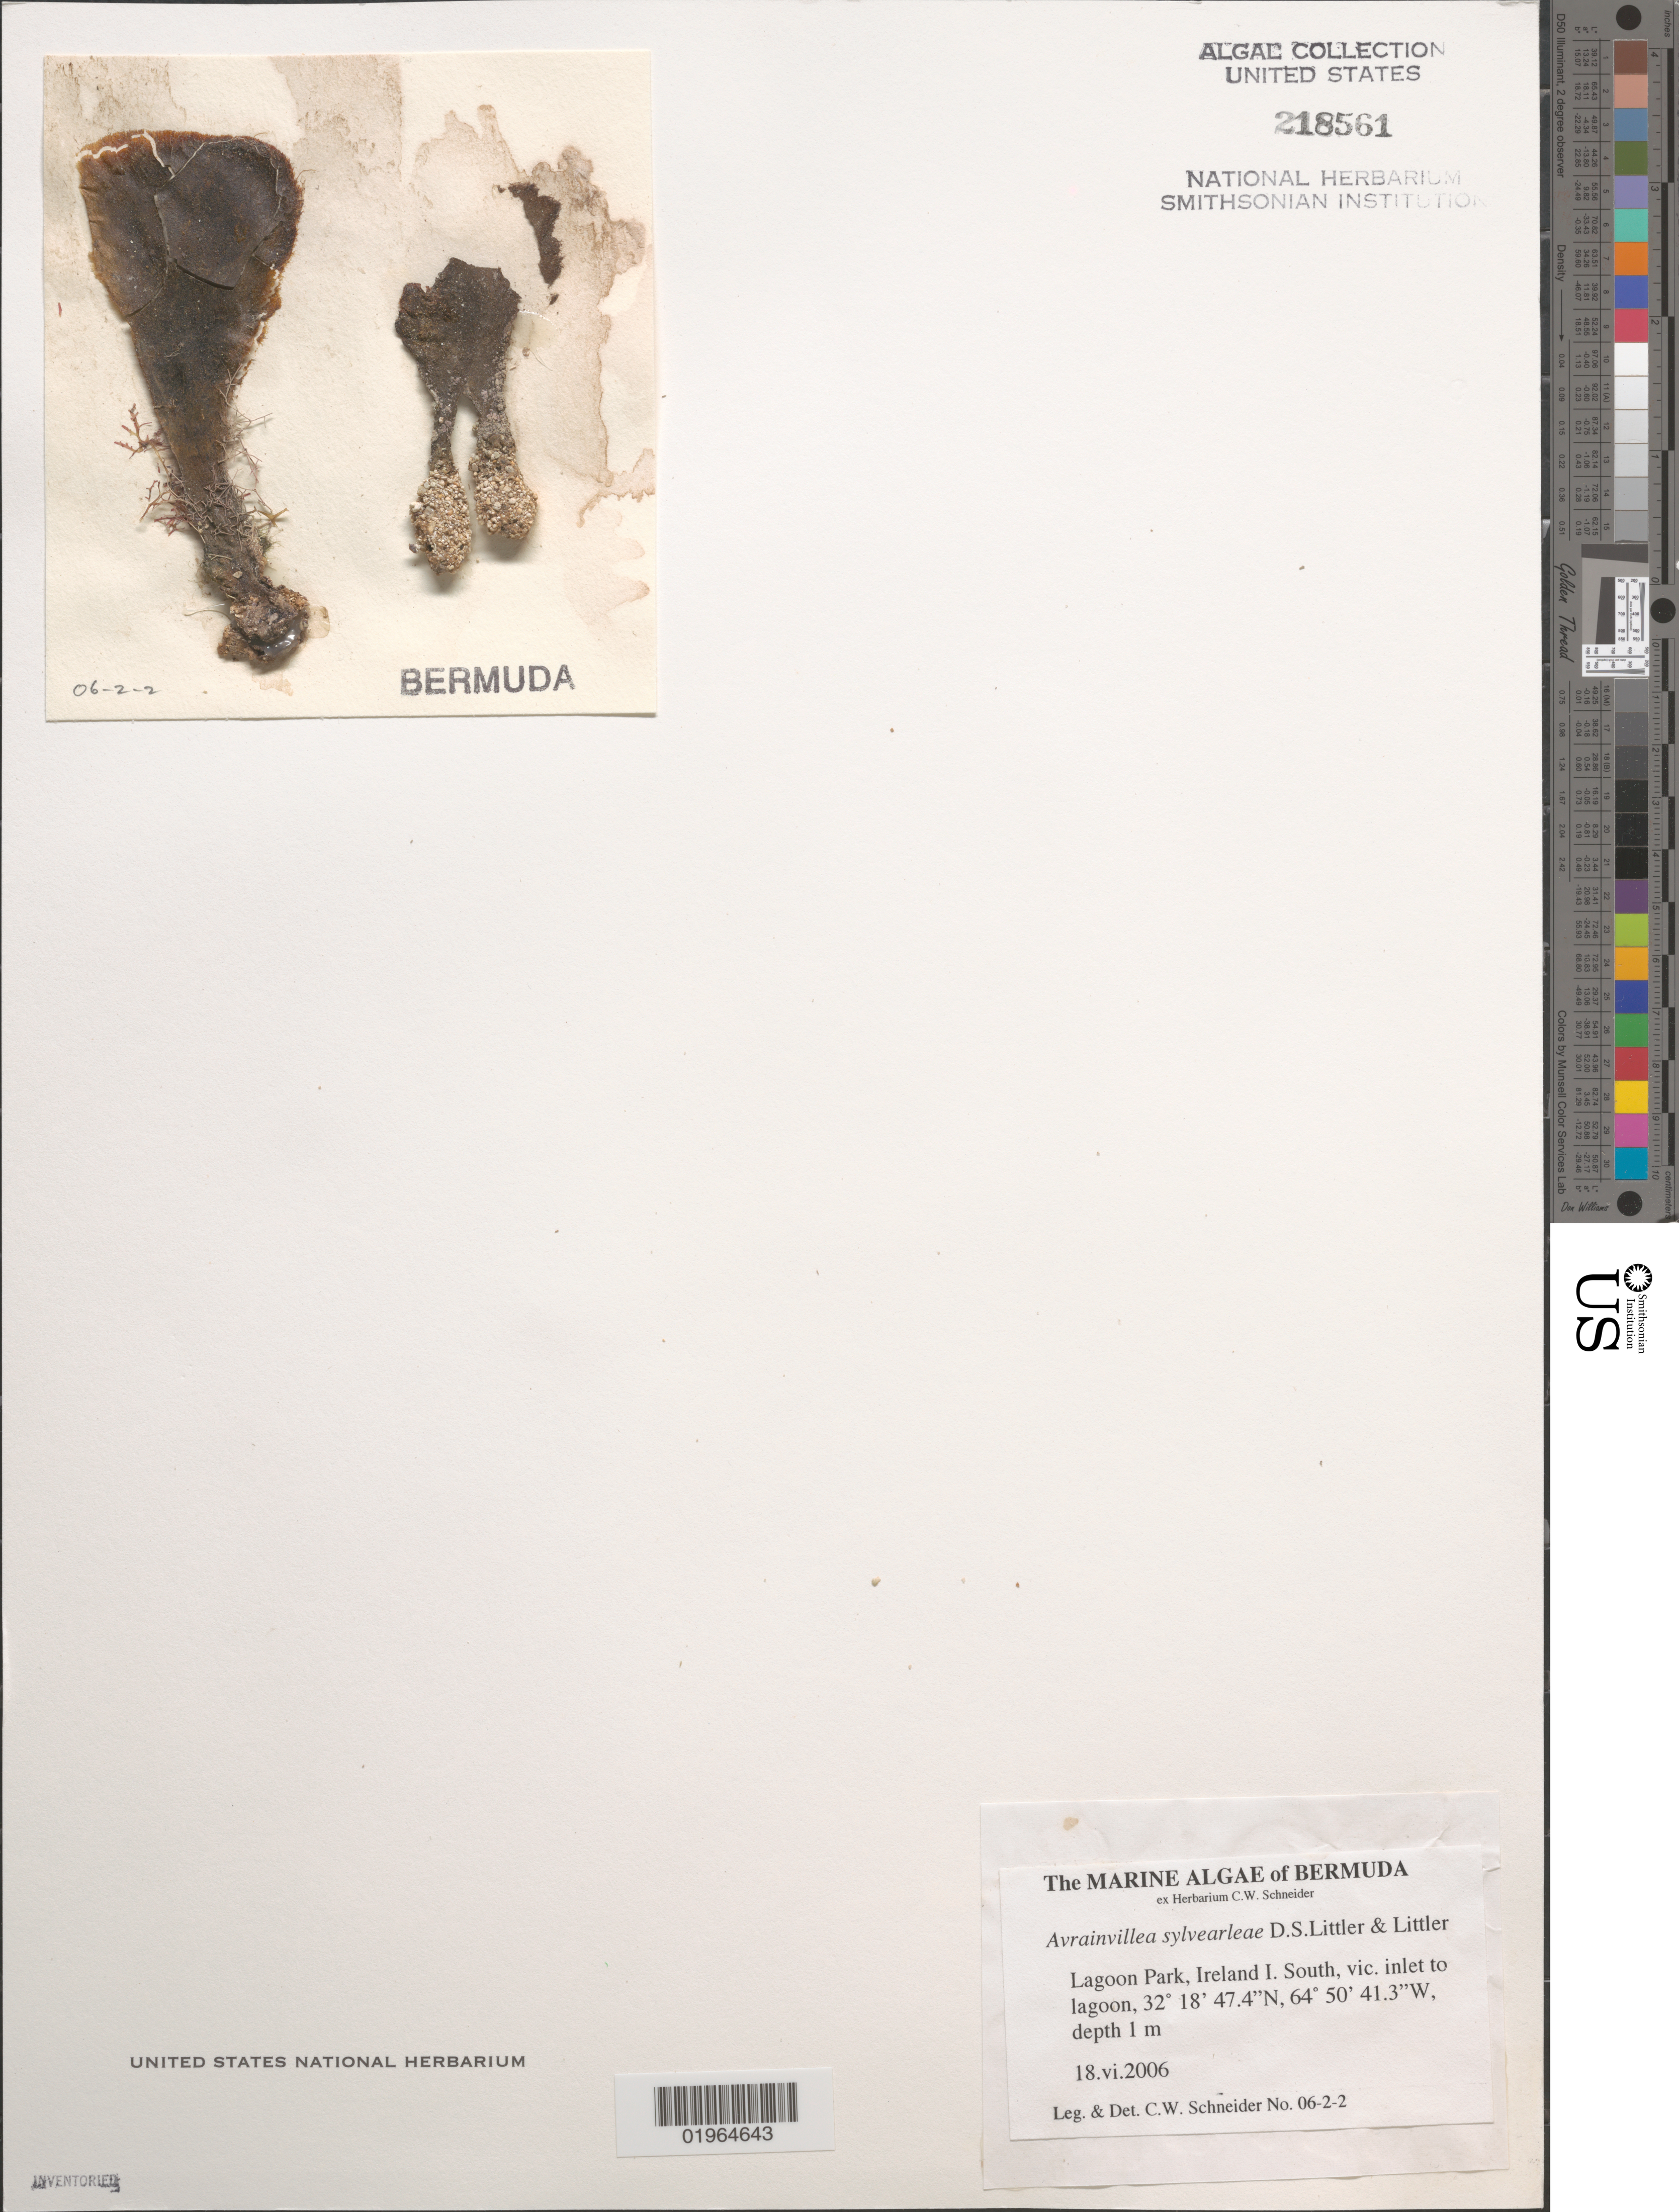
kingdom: Plantae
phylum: Chlorophyta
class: Ulvophyceae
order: Bryopsidales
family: Dichotomosiphonaceae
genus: Avrainvillea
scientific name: Avrainvillea sylvearleae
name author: D.S. Littler & Littler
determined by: Schneider, C. W.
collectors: C. W. Schneider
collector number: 06-2-2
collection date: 2006-07-18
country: Bermuda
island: Ireland Island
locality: Lagoon Park, inlet to lagoon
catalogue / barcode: US 218561